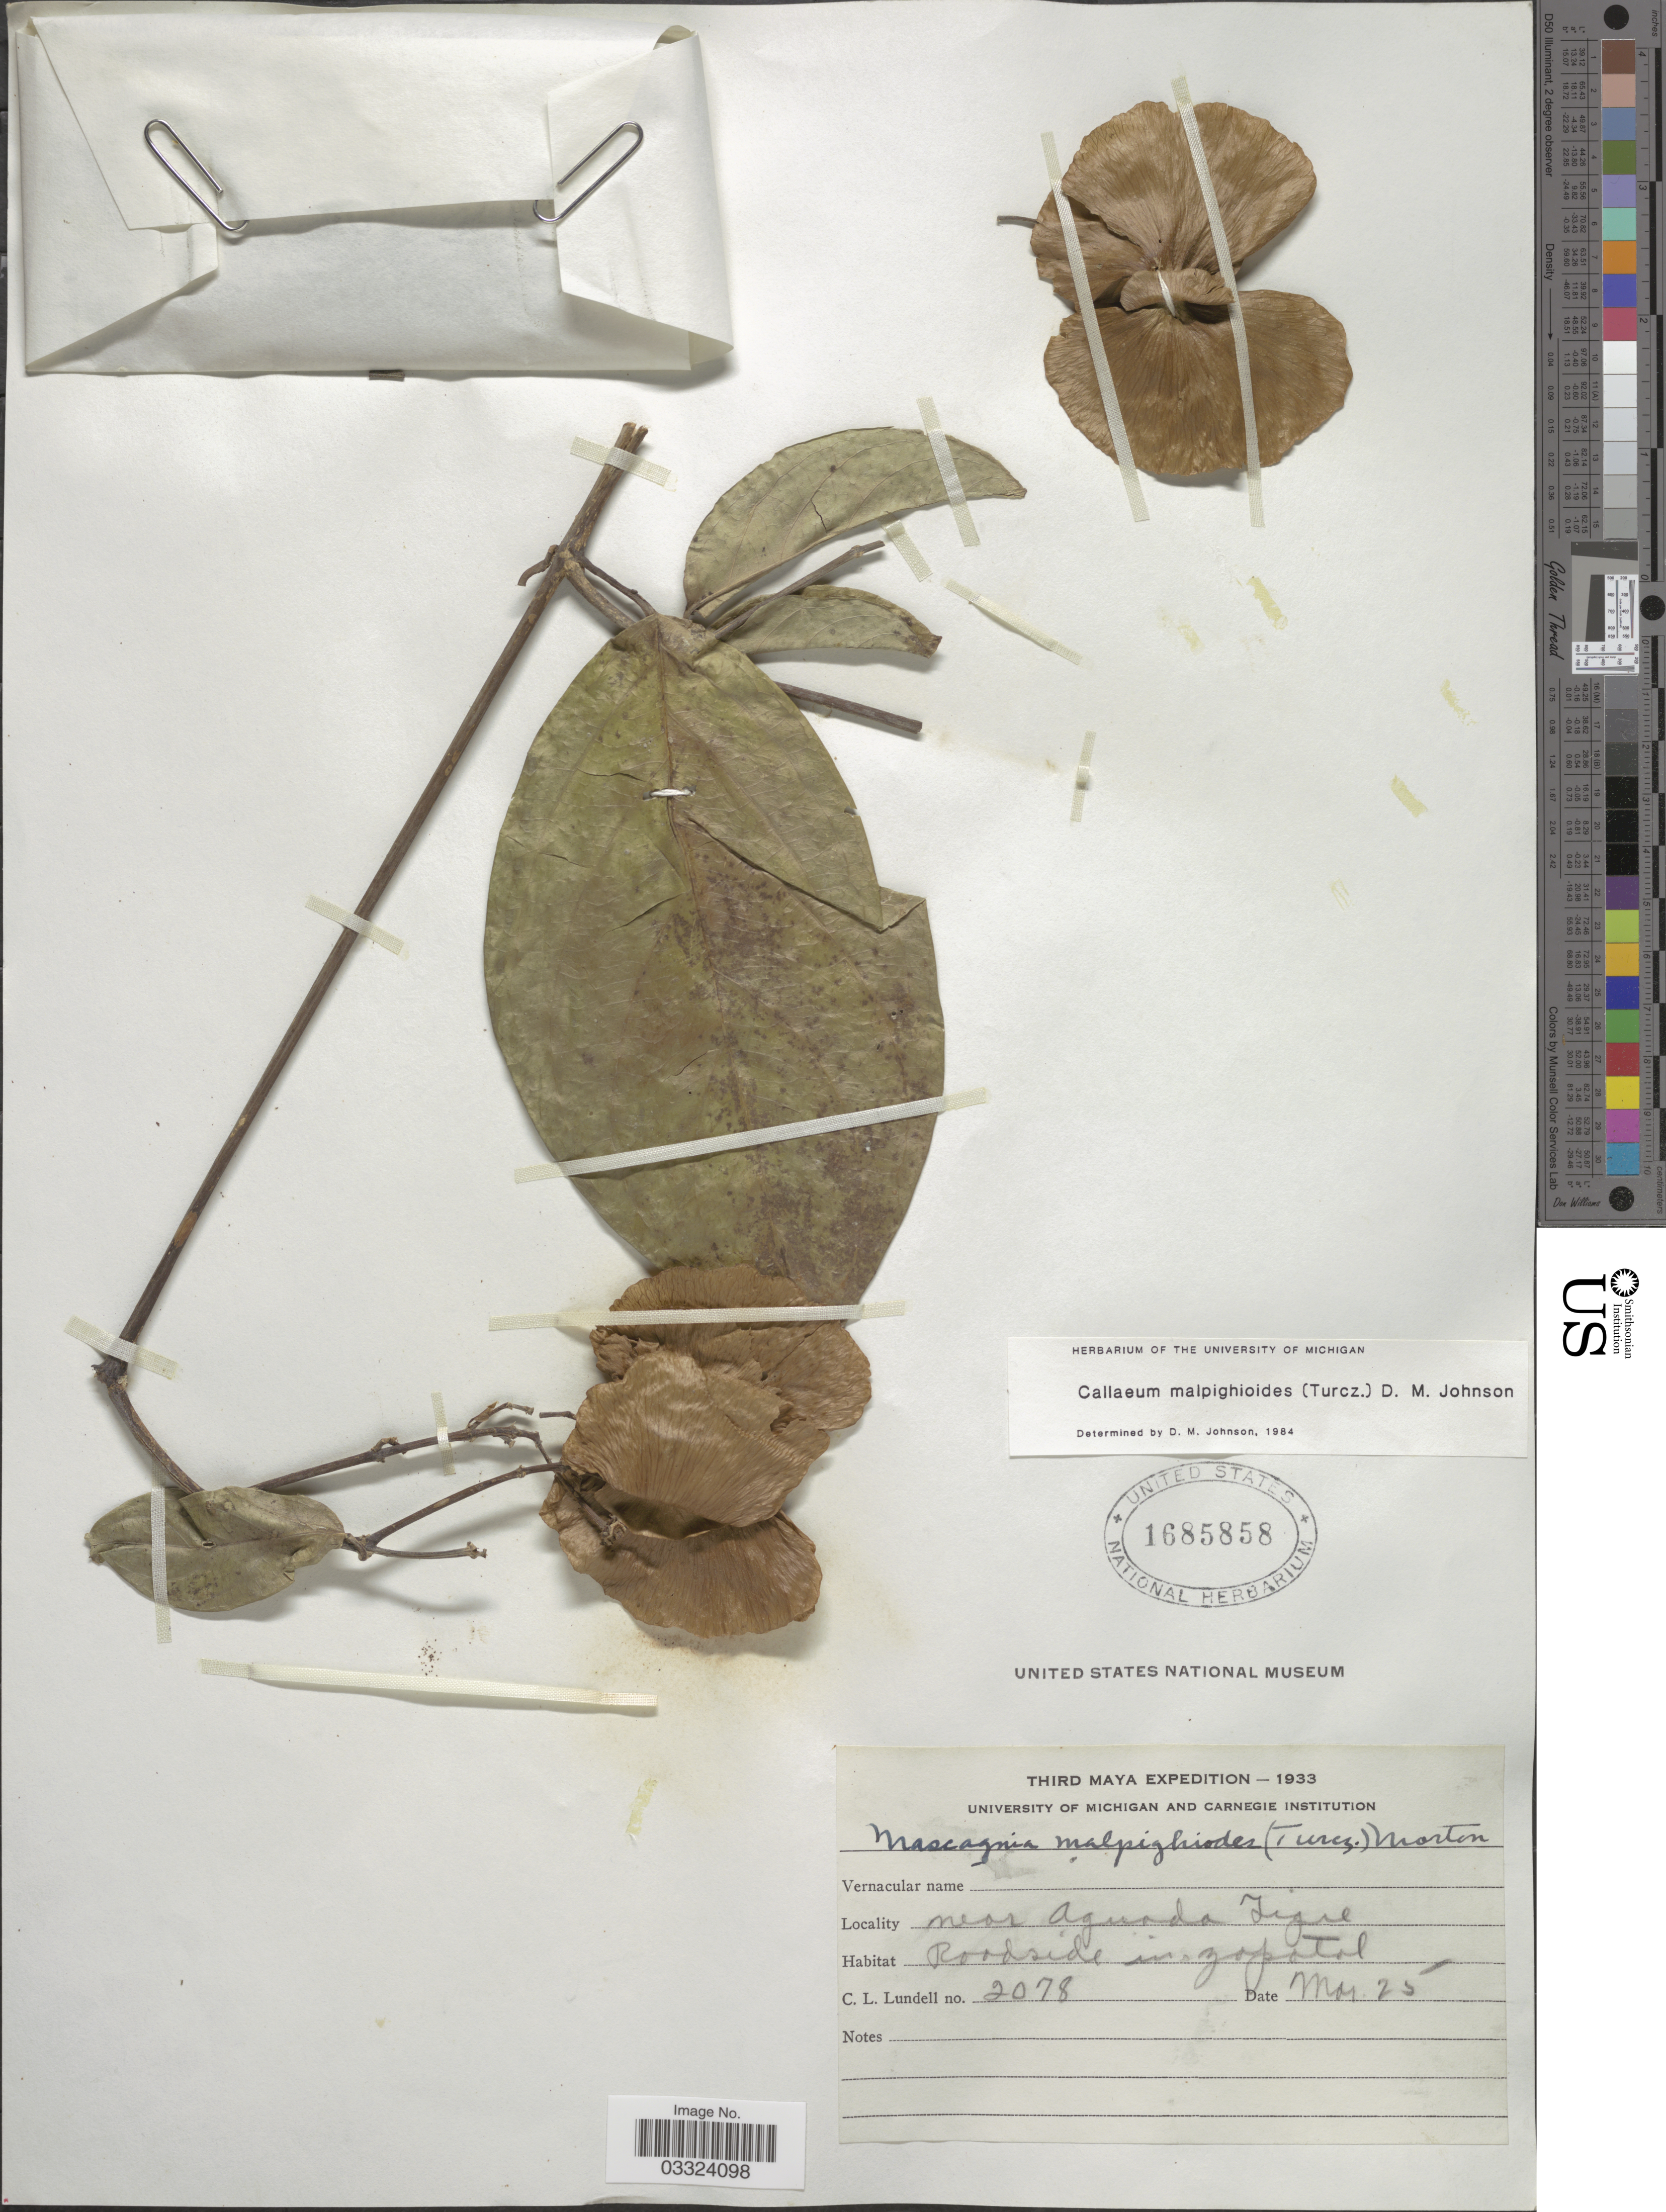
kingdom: Plantae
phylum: Tracheophyta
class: Magnoliopsida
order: Malpighiales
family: Malpighiaceae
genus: Callaeum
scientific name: Callaeum malpighioides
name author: (Turcz.) D.M. Johnson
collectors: C. L. Lundell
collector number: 2078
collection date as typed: Transcribed d/m/y: /3/25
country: Guatemala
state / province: El Petén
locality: Near Aguada Tigre.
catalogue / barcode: US 1685858